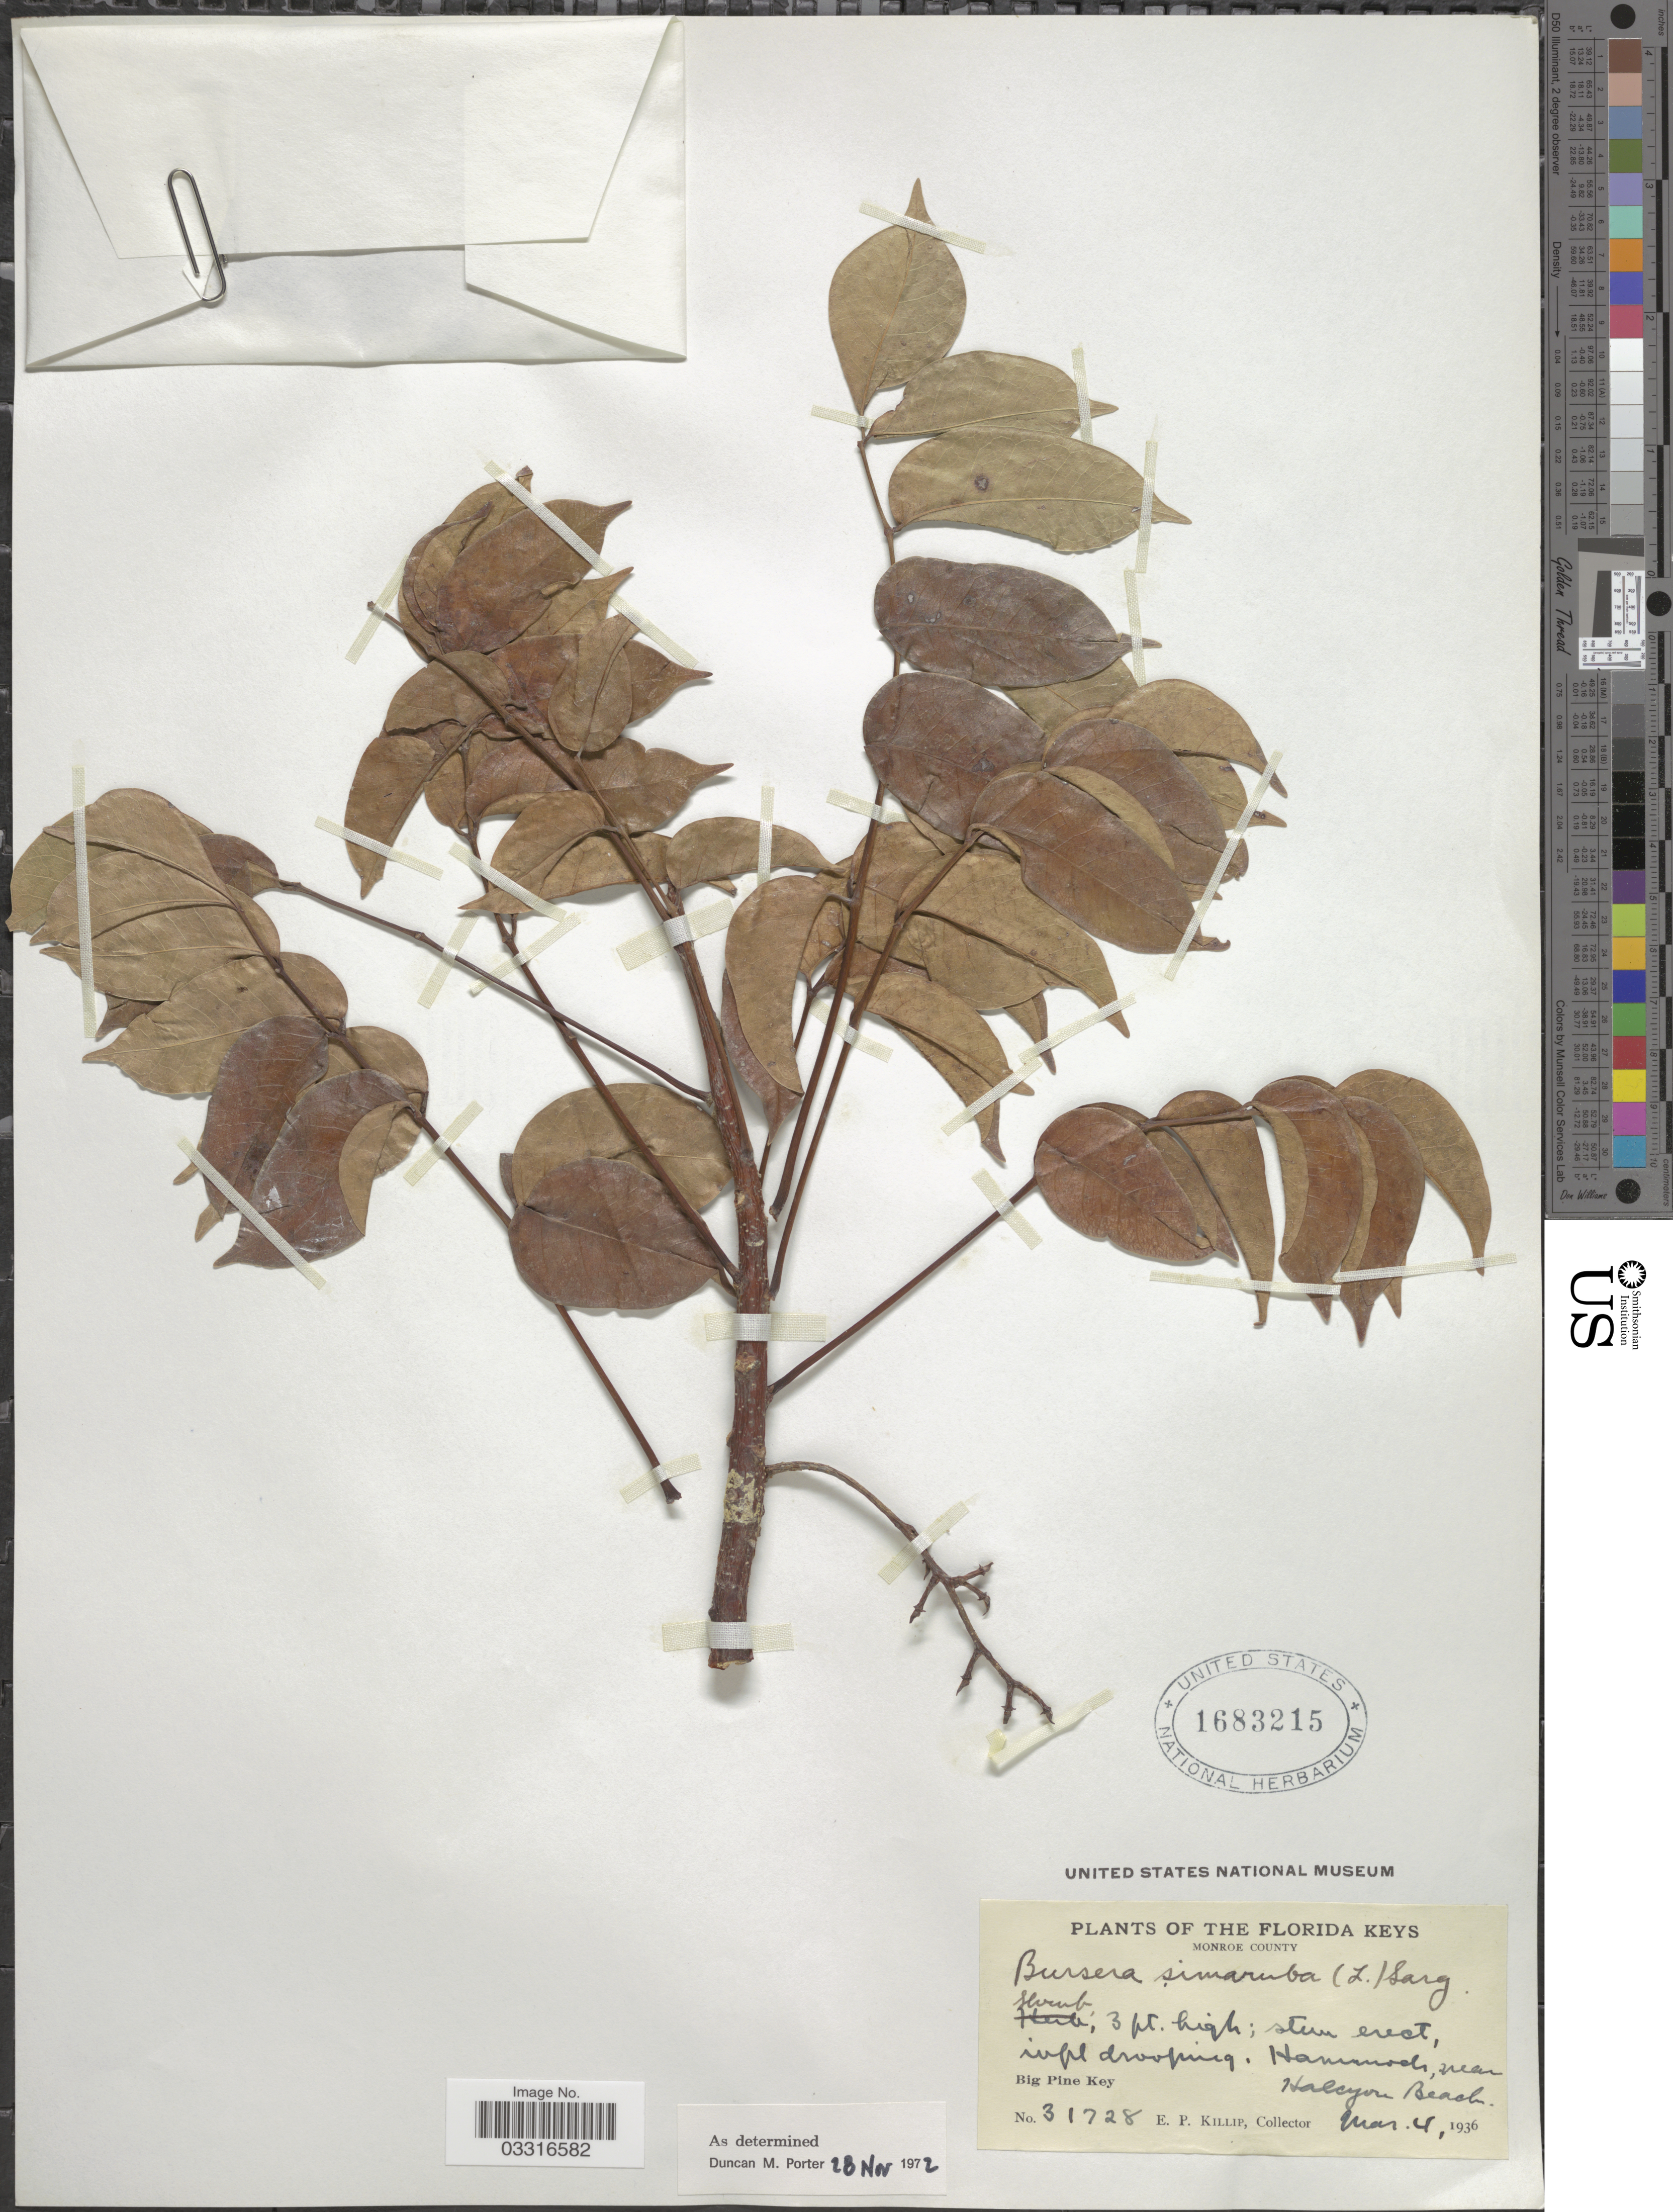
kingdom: Plantae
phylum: Tracheophyta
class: Magnoliopsida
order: Sapindales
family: Burseraceae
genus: Bursera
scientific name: Bursera simaruba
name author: (L.) Sarg.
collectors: E. P. Killip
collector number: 31728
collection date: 1936-03-04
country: United States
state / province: Florida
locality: The Florida Keys, Monroe County, Hammock, near Halcyon Beach, Big Pine Key.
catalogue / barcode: US 1683215